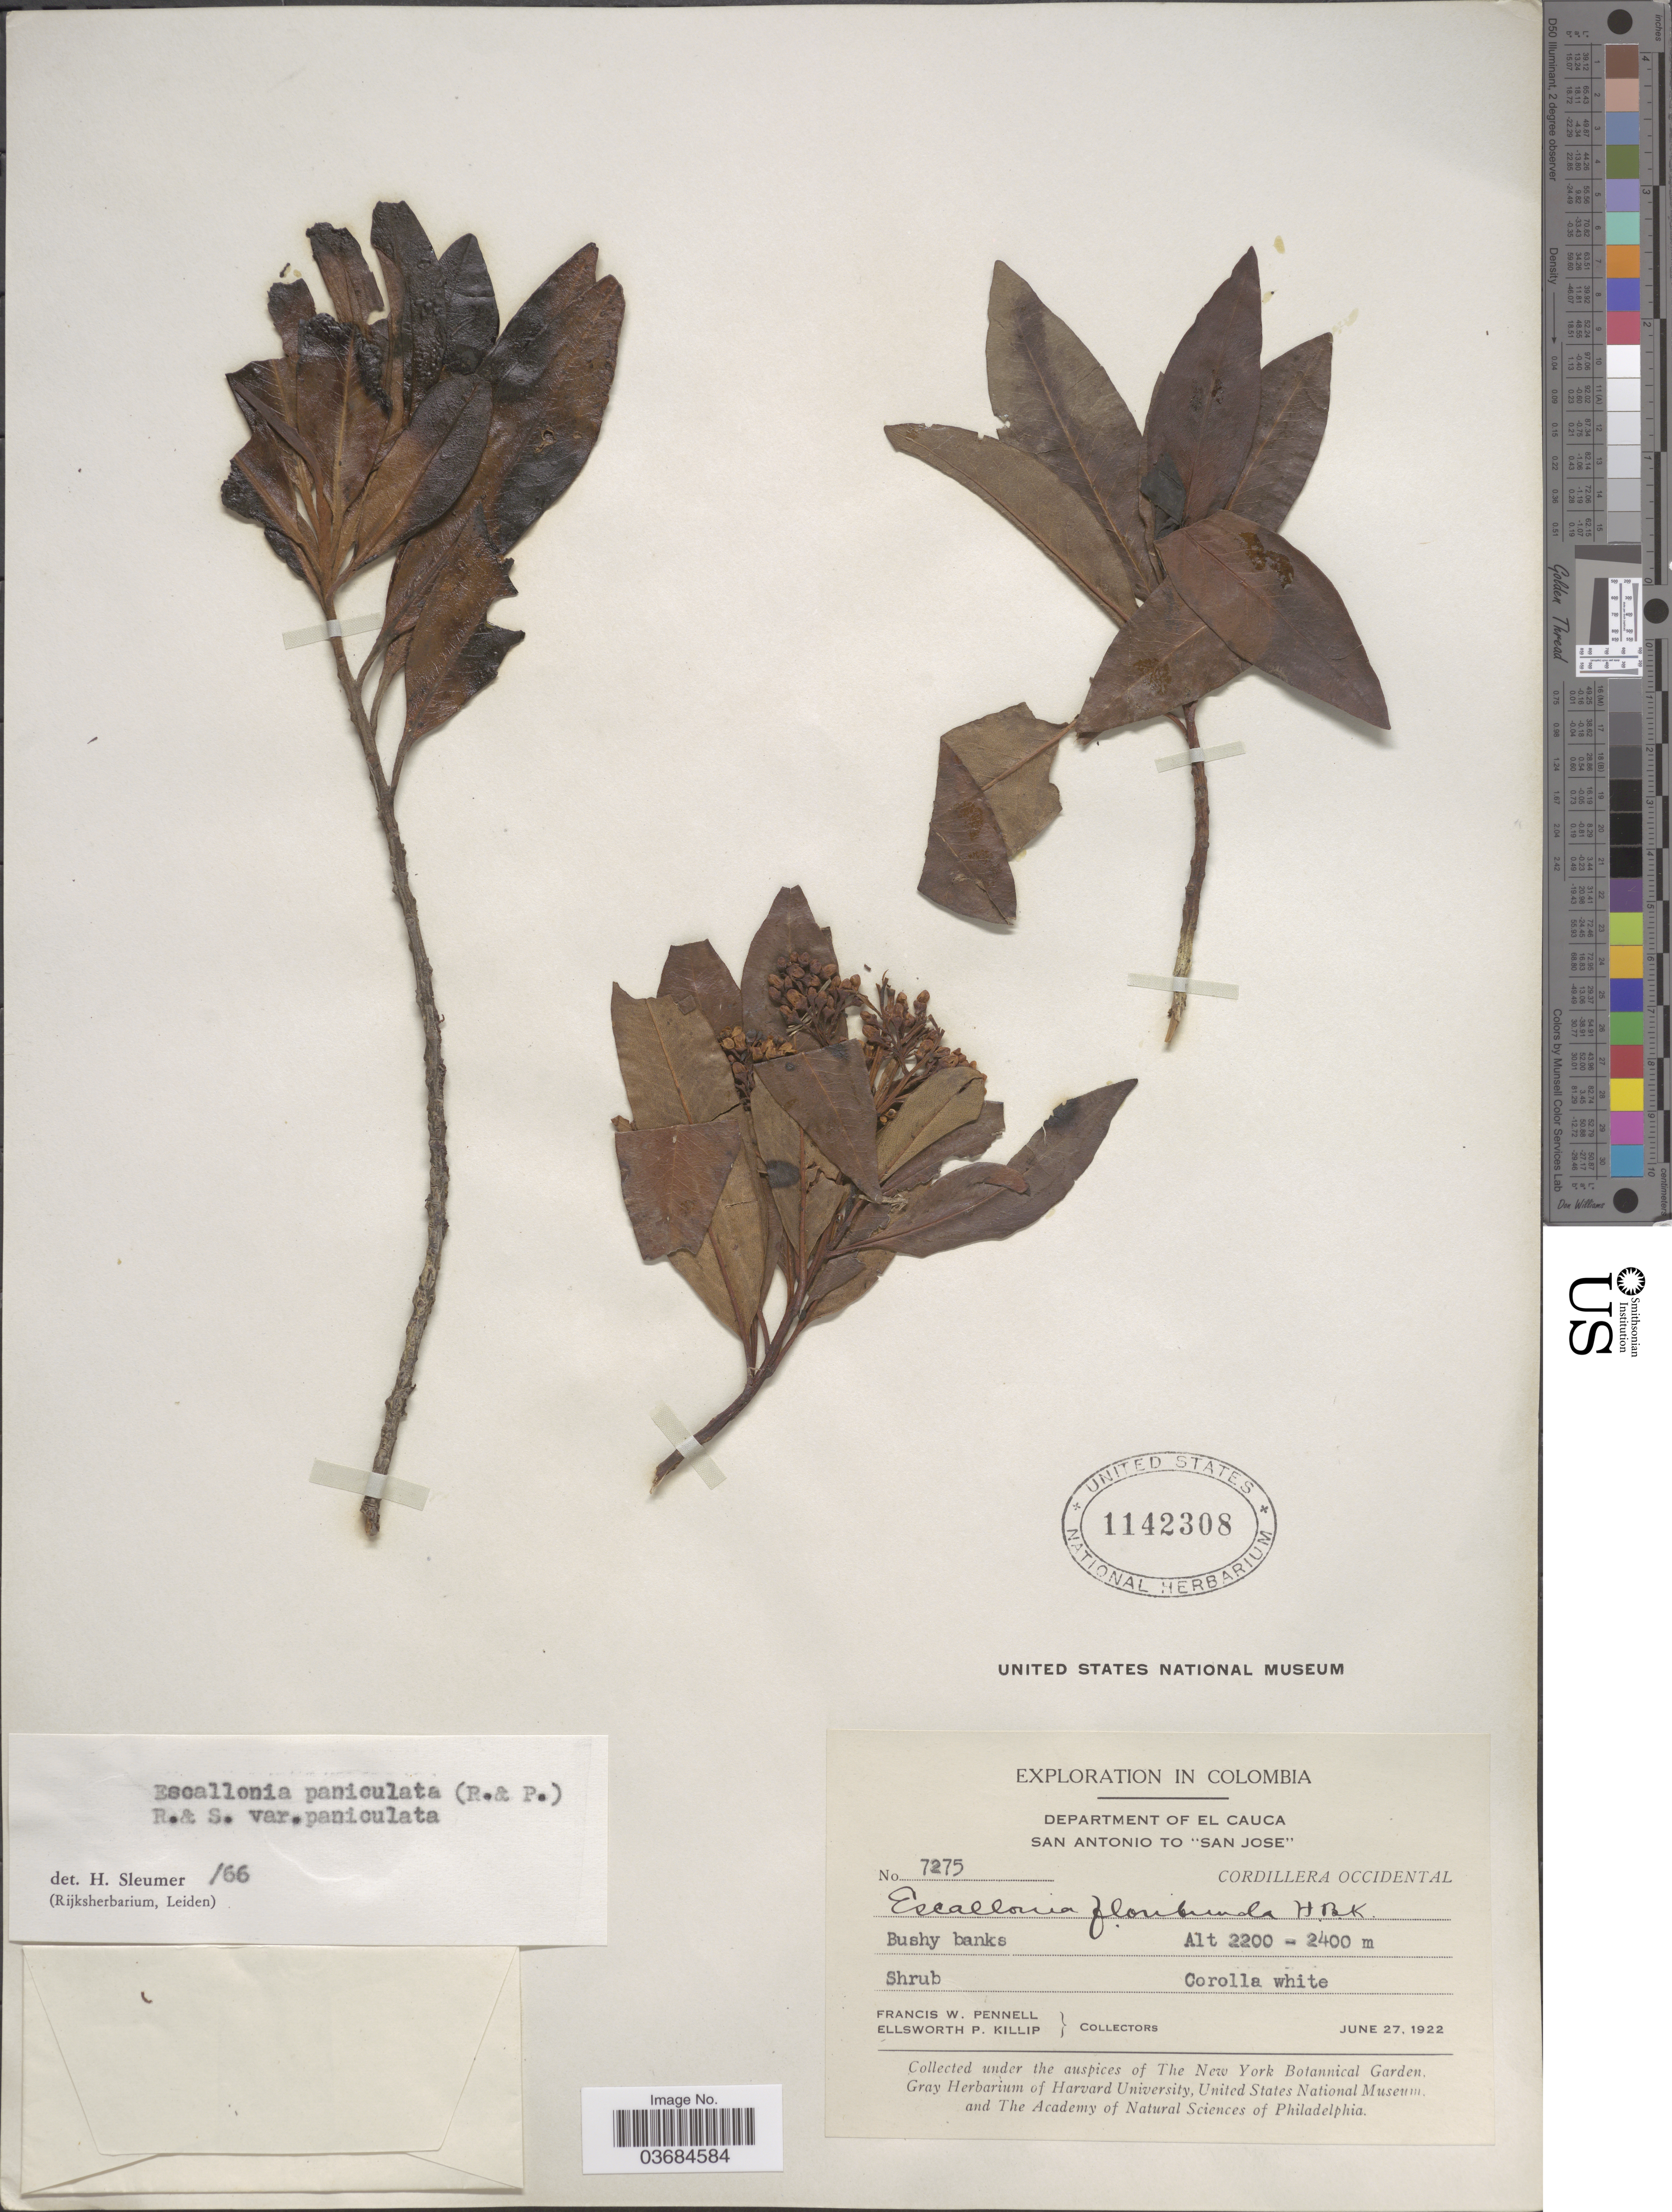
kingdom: Plantae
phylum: Tracheophyta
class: Magnoliopsida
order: Escalloniales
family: Escalloniaceae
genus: Escallonia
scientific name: Escallonia paniculata var. paniculata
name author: (Ruiz & Pav.) Roem. & Schult.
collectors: F. W. Pennell & E. P. Killip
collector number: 7275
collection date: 1922-06-27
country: Colombia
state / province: Cauca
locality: Exploration in Colombia. Department of El Cauca. San Antonio to "San Jose". Cordillera Occidental. Bushy banks.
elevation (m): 2200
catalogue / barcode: US 1142308